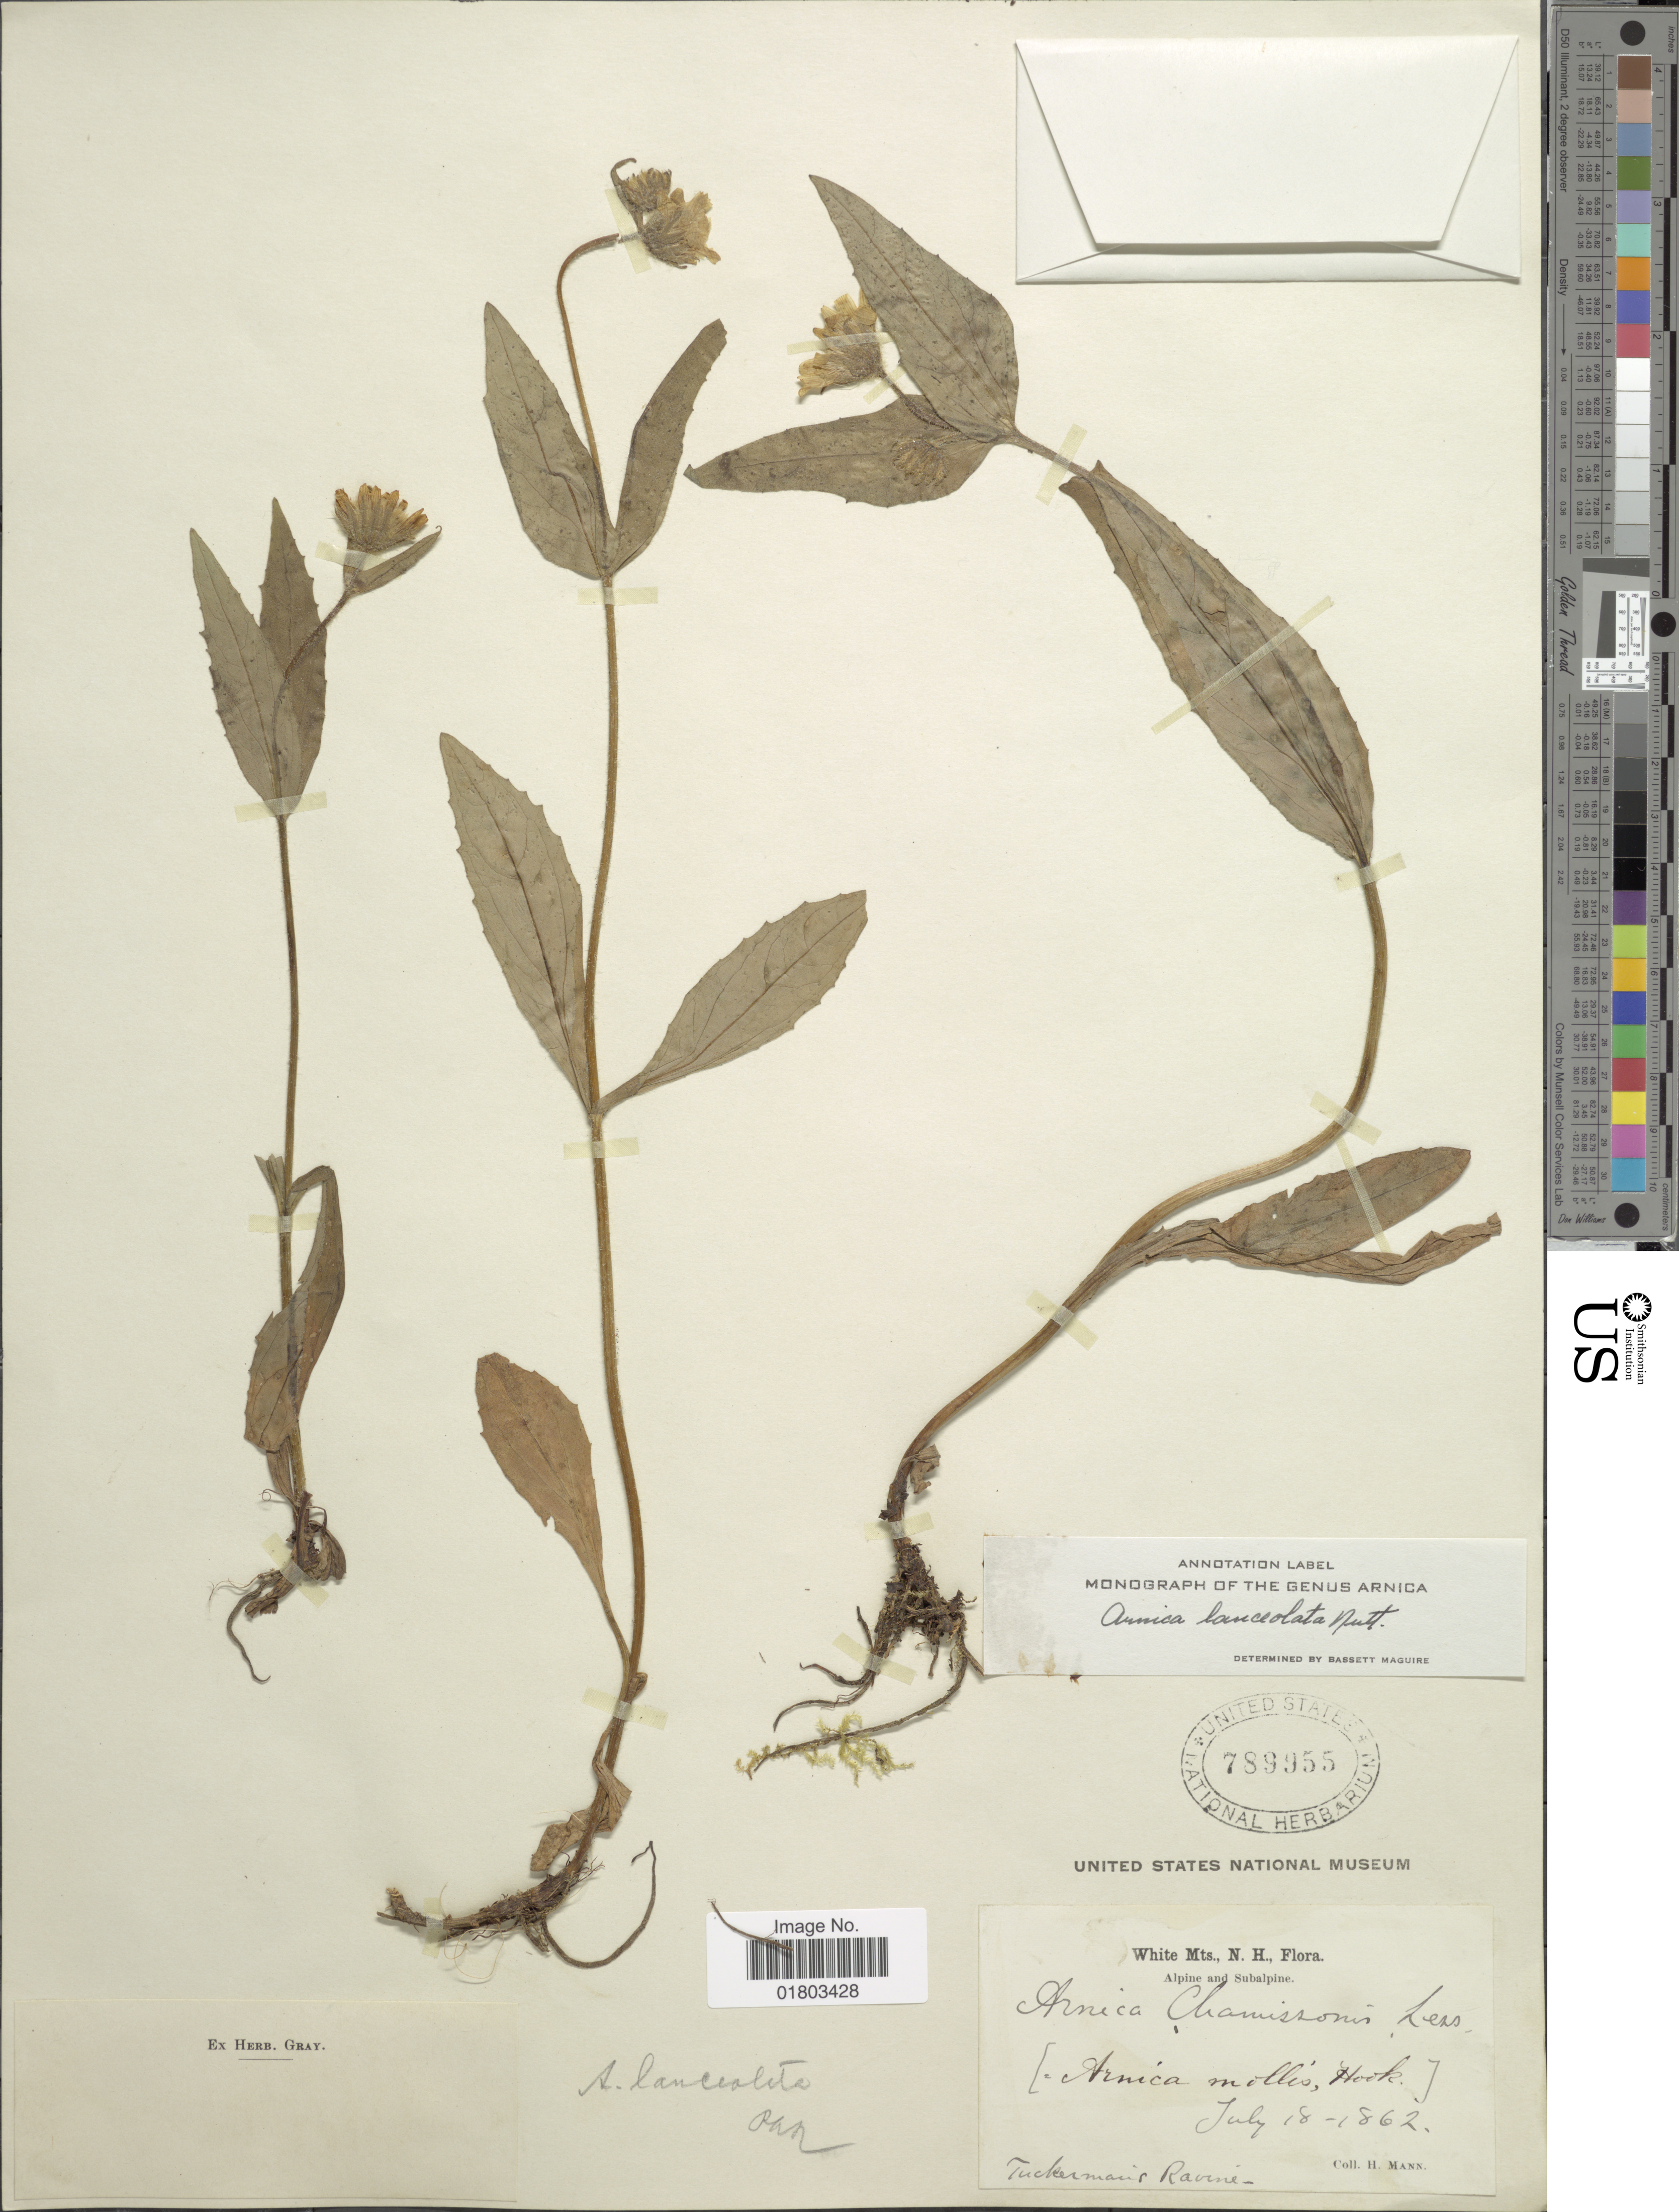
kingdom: Plantae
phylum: Tracheophyta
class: Magnoliopsida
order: Asterales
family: Asteraceae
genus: Arnica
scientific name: Arnica lanceolata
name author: Nutt.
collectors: H. Mann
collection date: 1862-07-18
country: United States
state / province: New Hampshire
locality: White Mts, Alpine and Subalpine, Tuckerman's Ravine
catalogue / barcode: US 789955